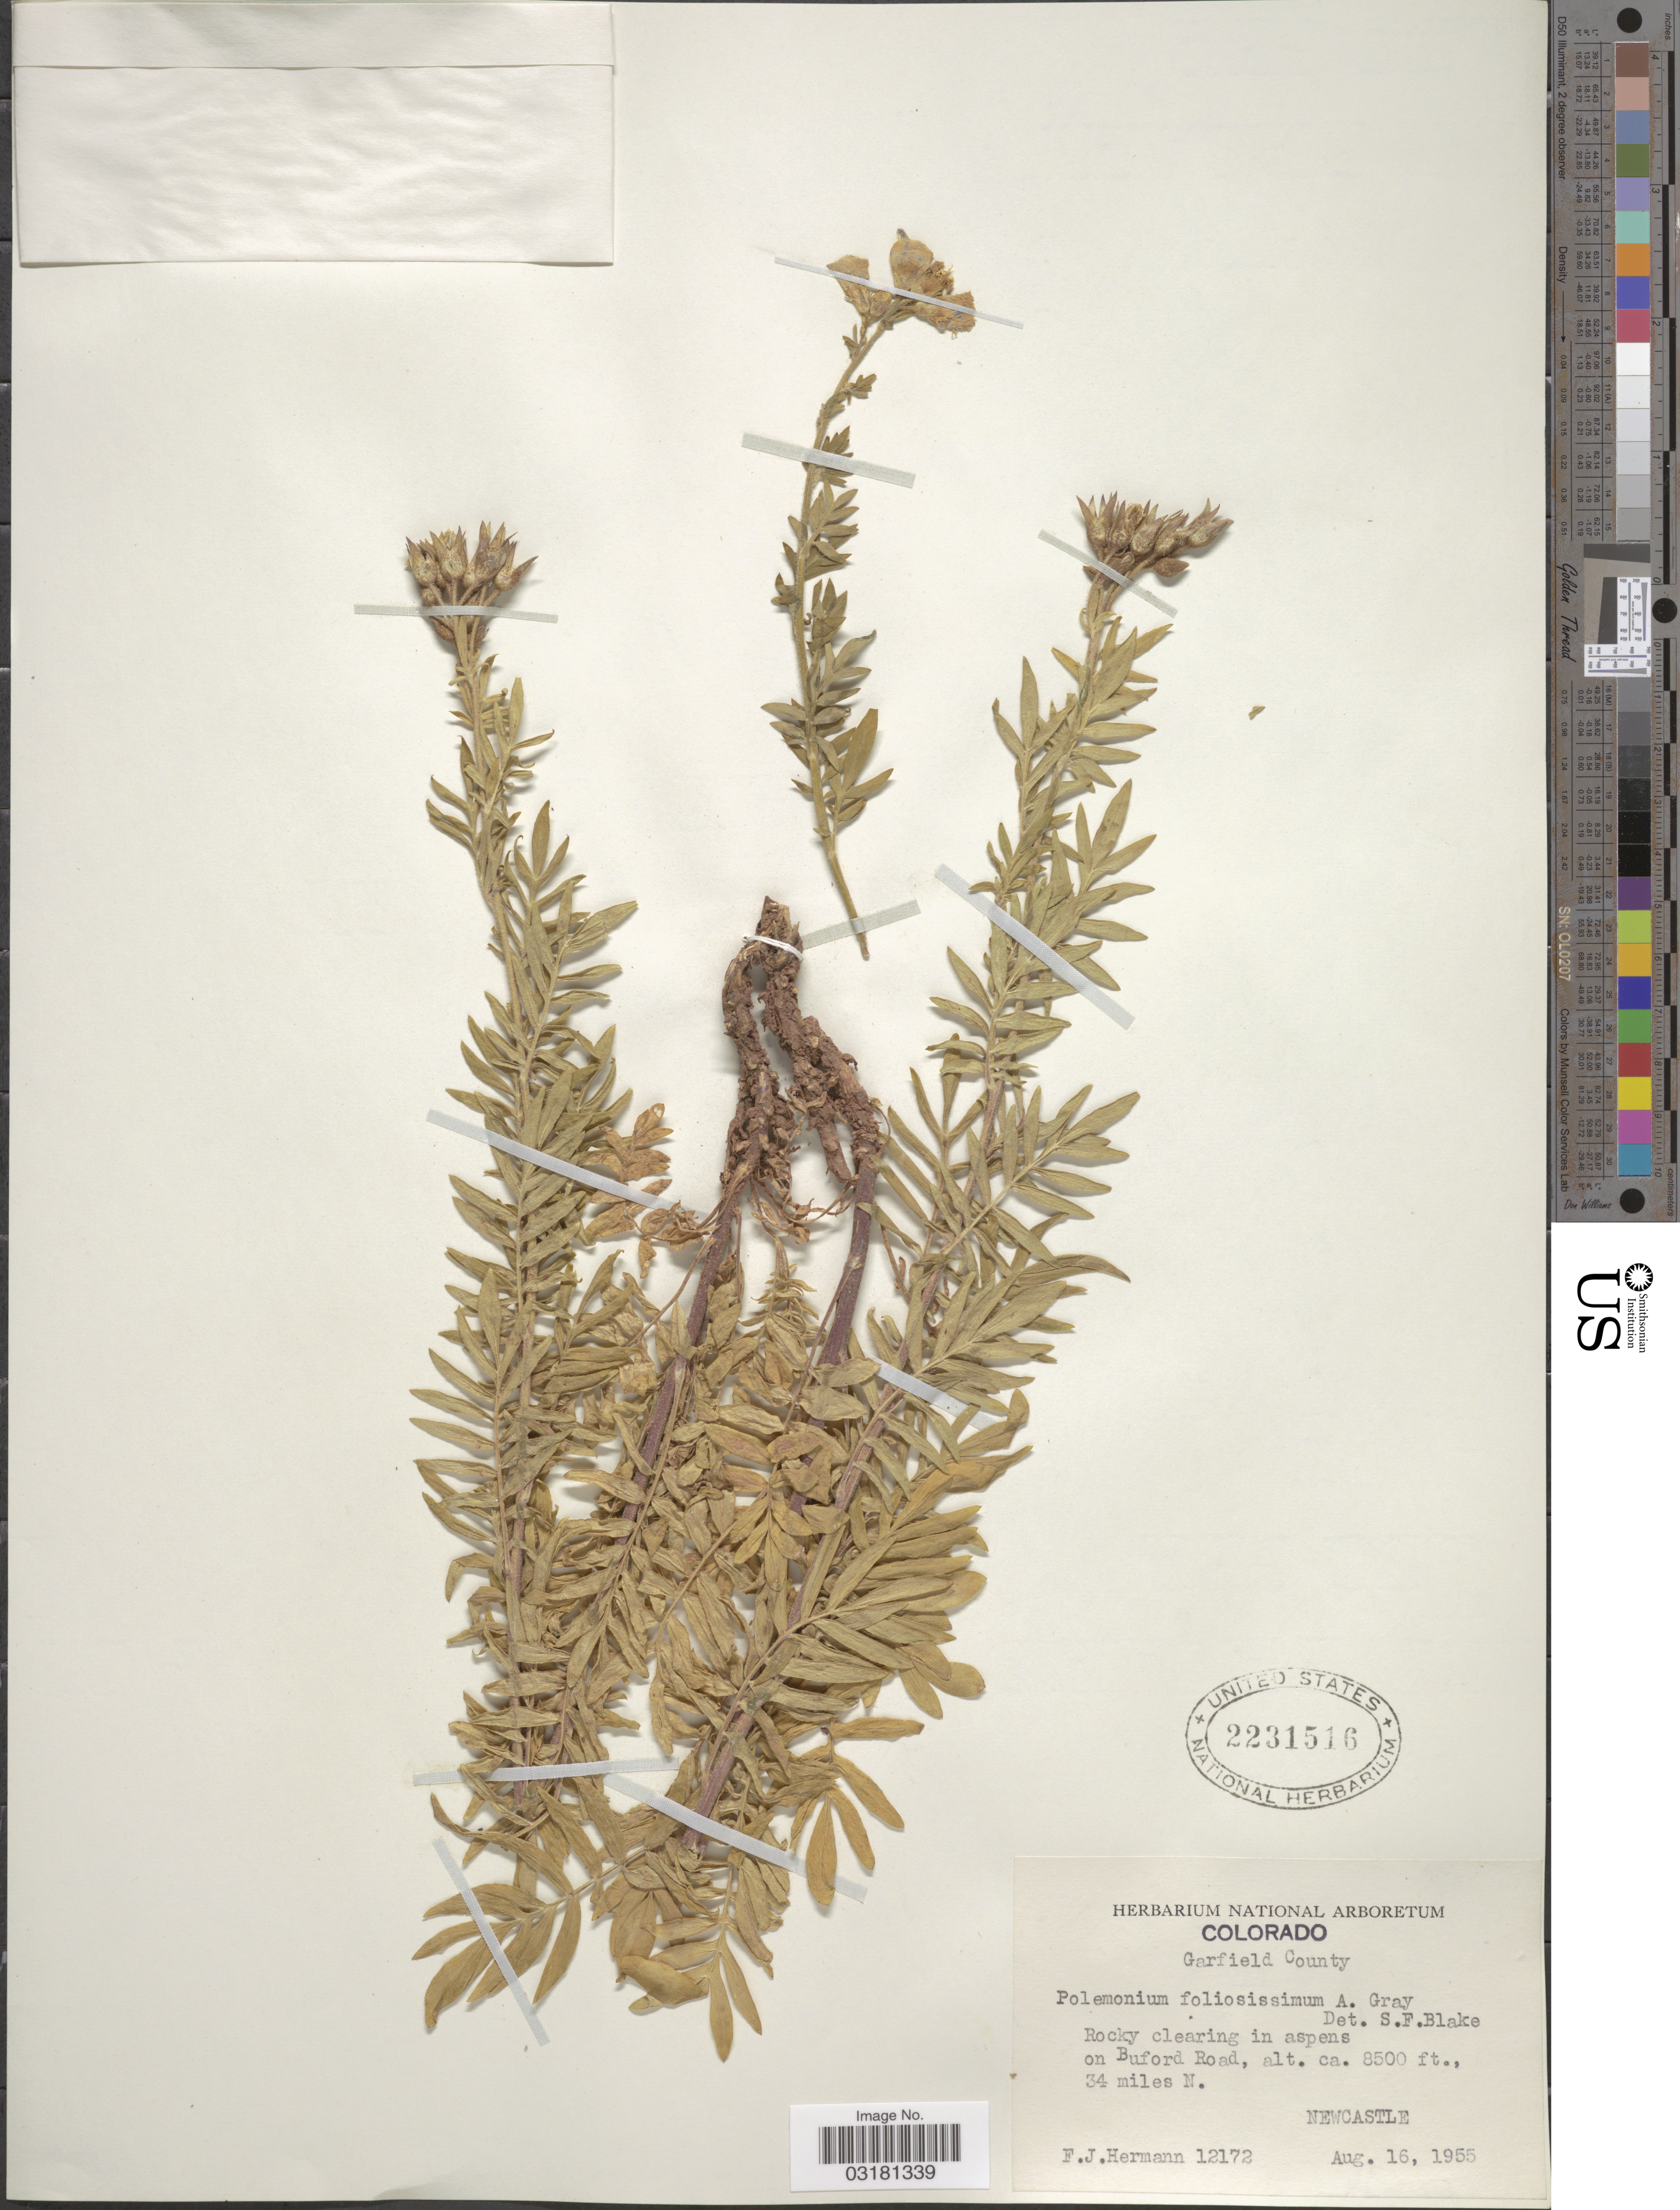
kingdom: Plantae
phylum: Tracheophyta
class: Magnoliopsida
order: Ericales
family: Polemoniaceae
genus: Polemonium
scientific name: Polemonium foliosissimum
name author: A. Gray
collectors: F. J. Hermann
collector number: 12172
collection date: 1955-08-16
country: United States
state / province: Colorado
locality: Garfield County. Buford Road. 34 miles N. Newcastle.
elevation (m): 2591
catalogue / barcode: US 2231516